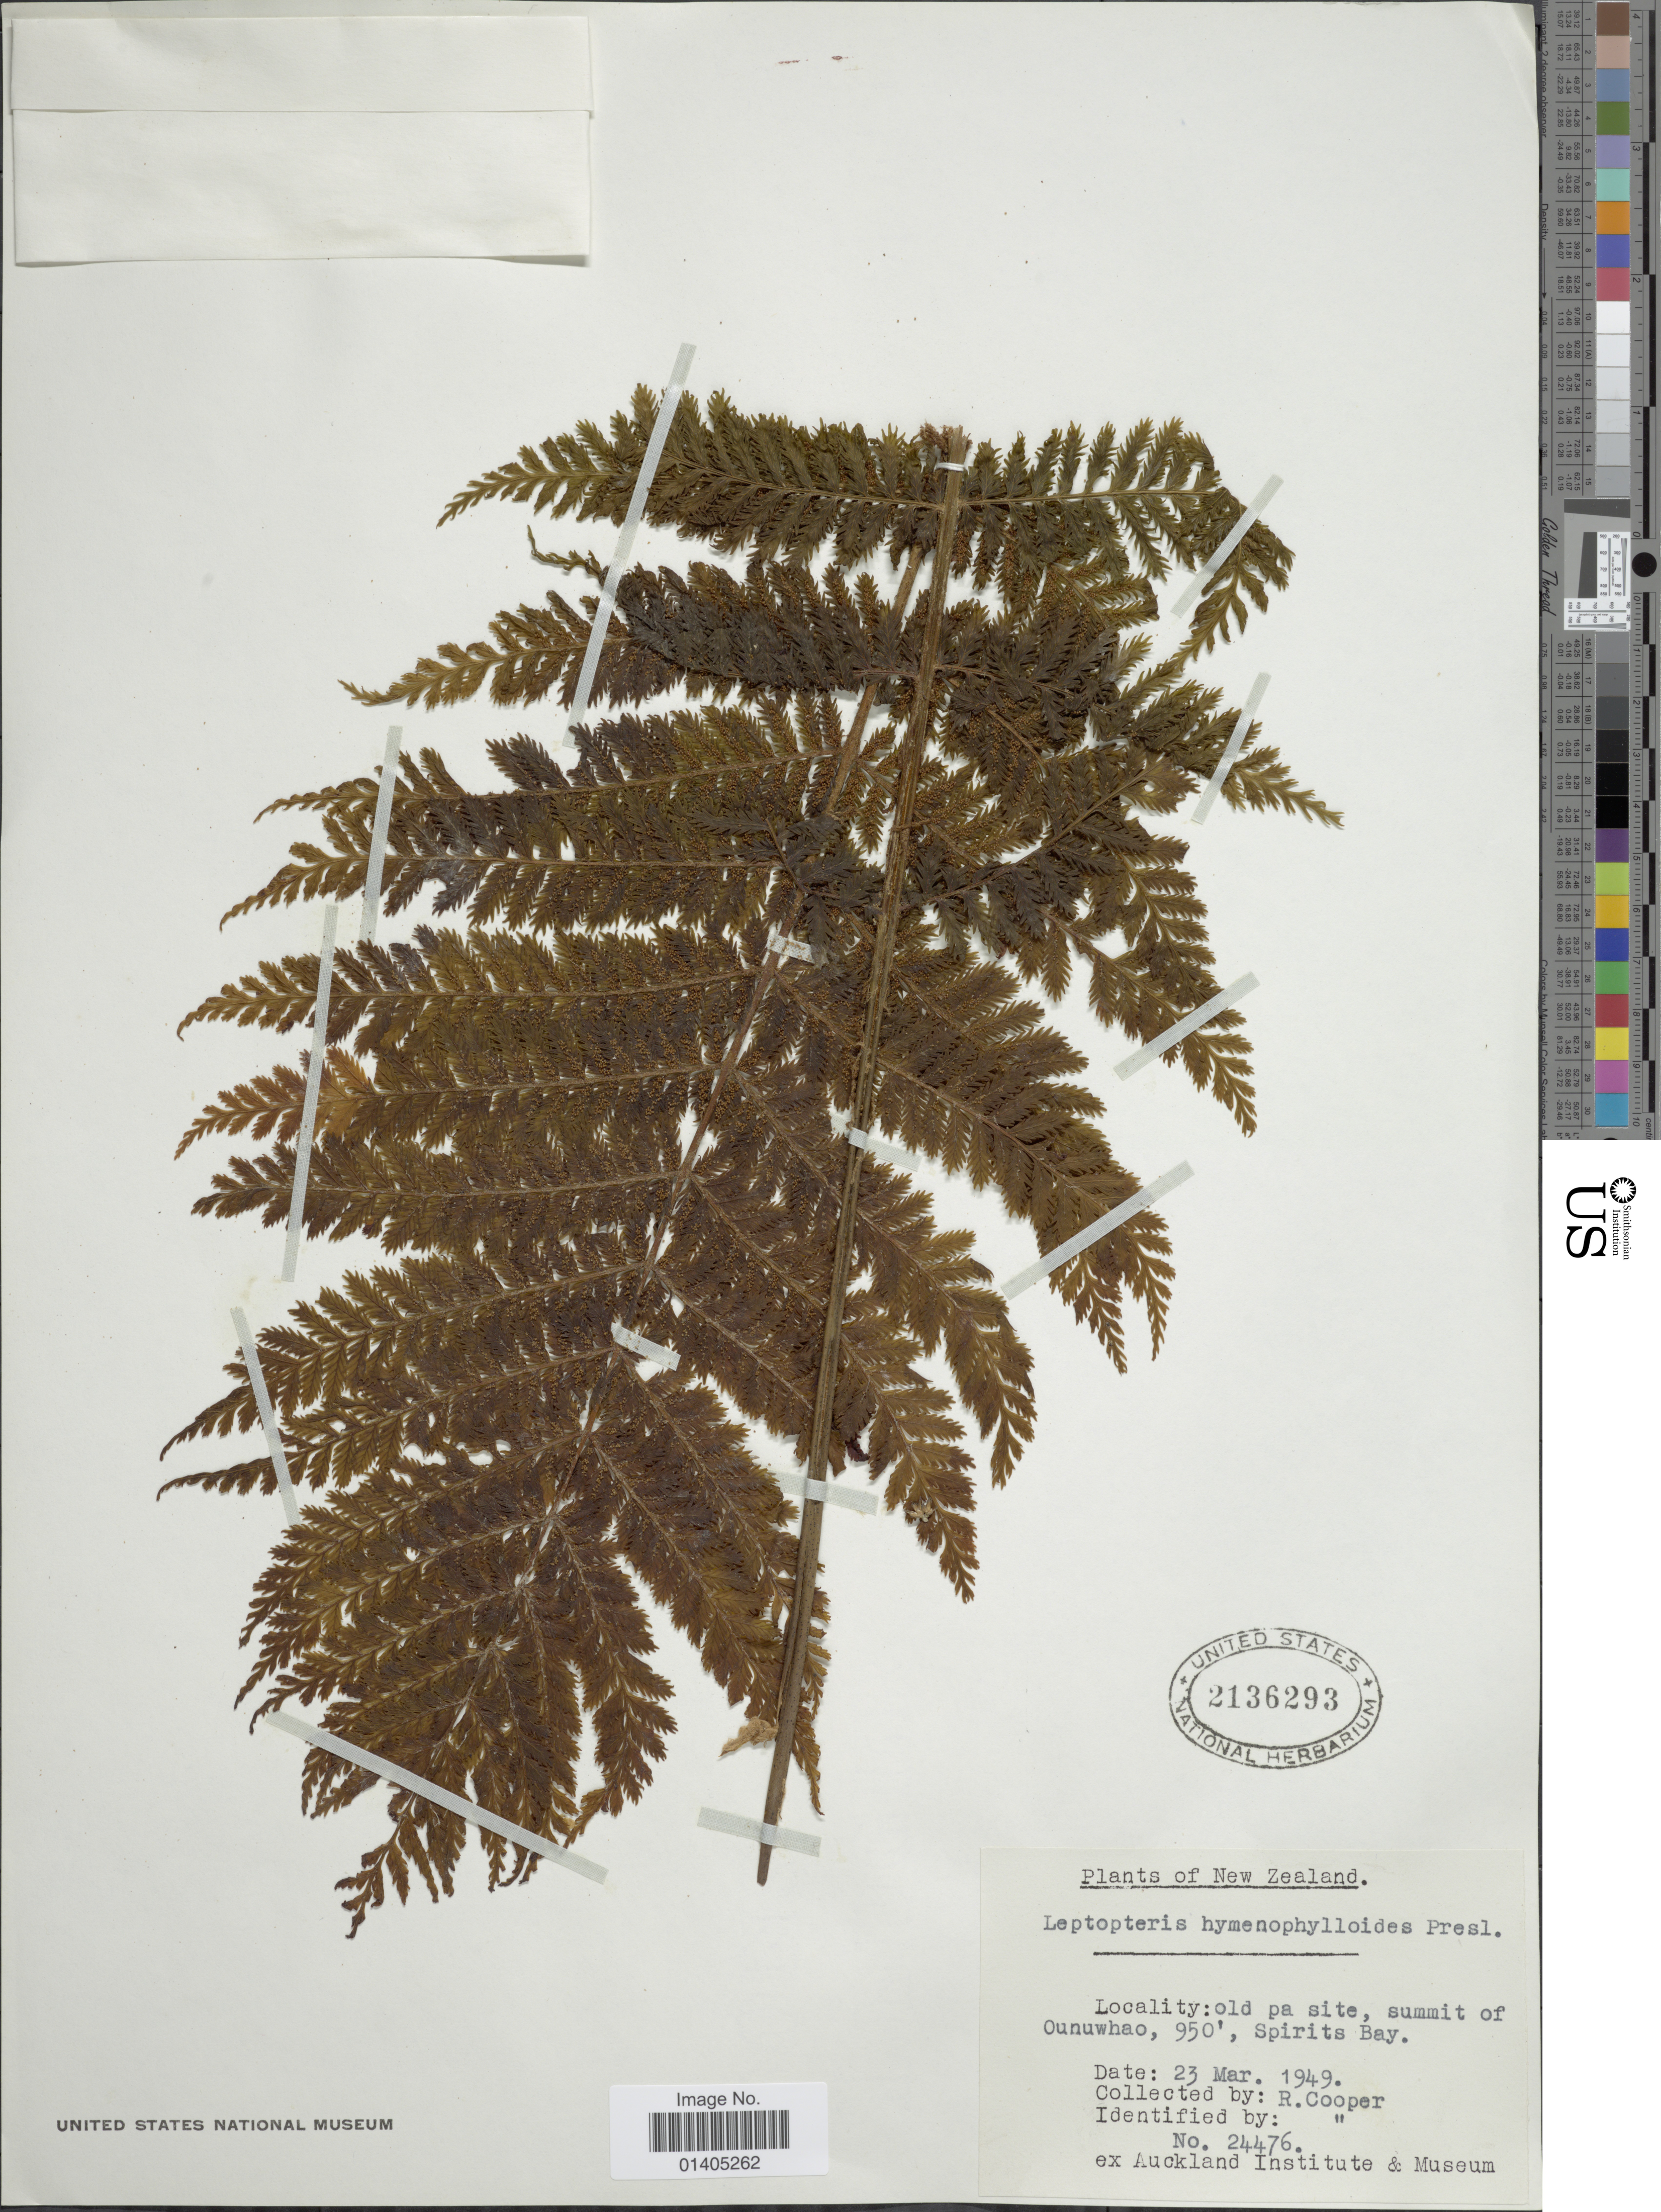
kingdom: Plantae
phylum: Tracheophyta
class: Polypodiopsida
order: Osmundales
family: Osmundaceae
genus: Leptopteris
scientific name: Leptopteris hymenophylloides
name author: (A. Rich.) C. Presl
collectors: R. Cooper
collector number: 24476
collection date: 1949-03-23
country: New Zealand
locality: Old pa site, summit of Ounuwhao, Spirits Bay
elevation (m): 290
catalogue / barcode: US 2136293